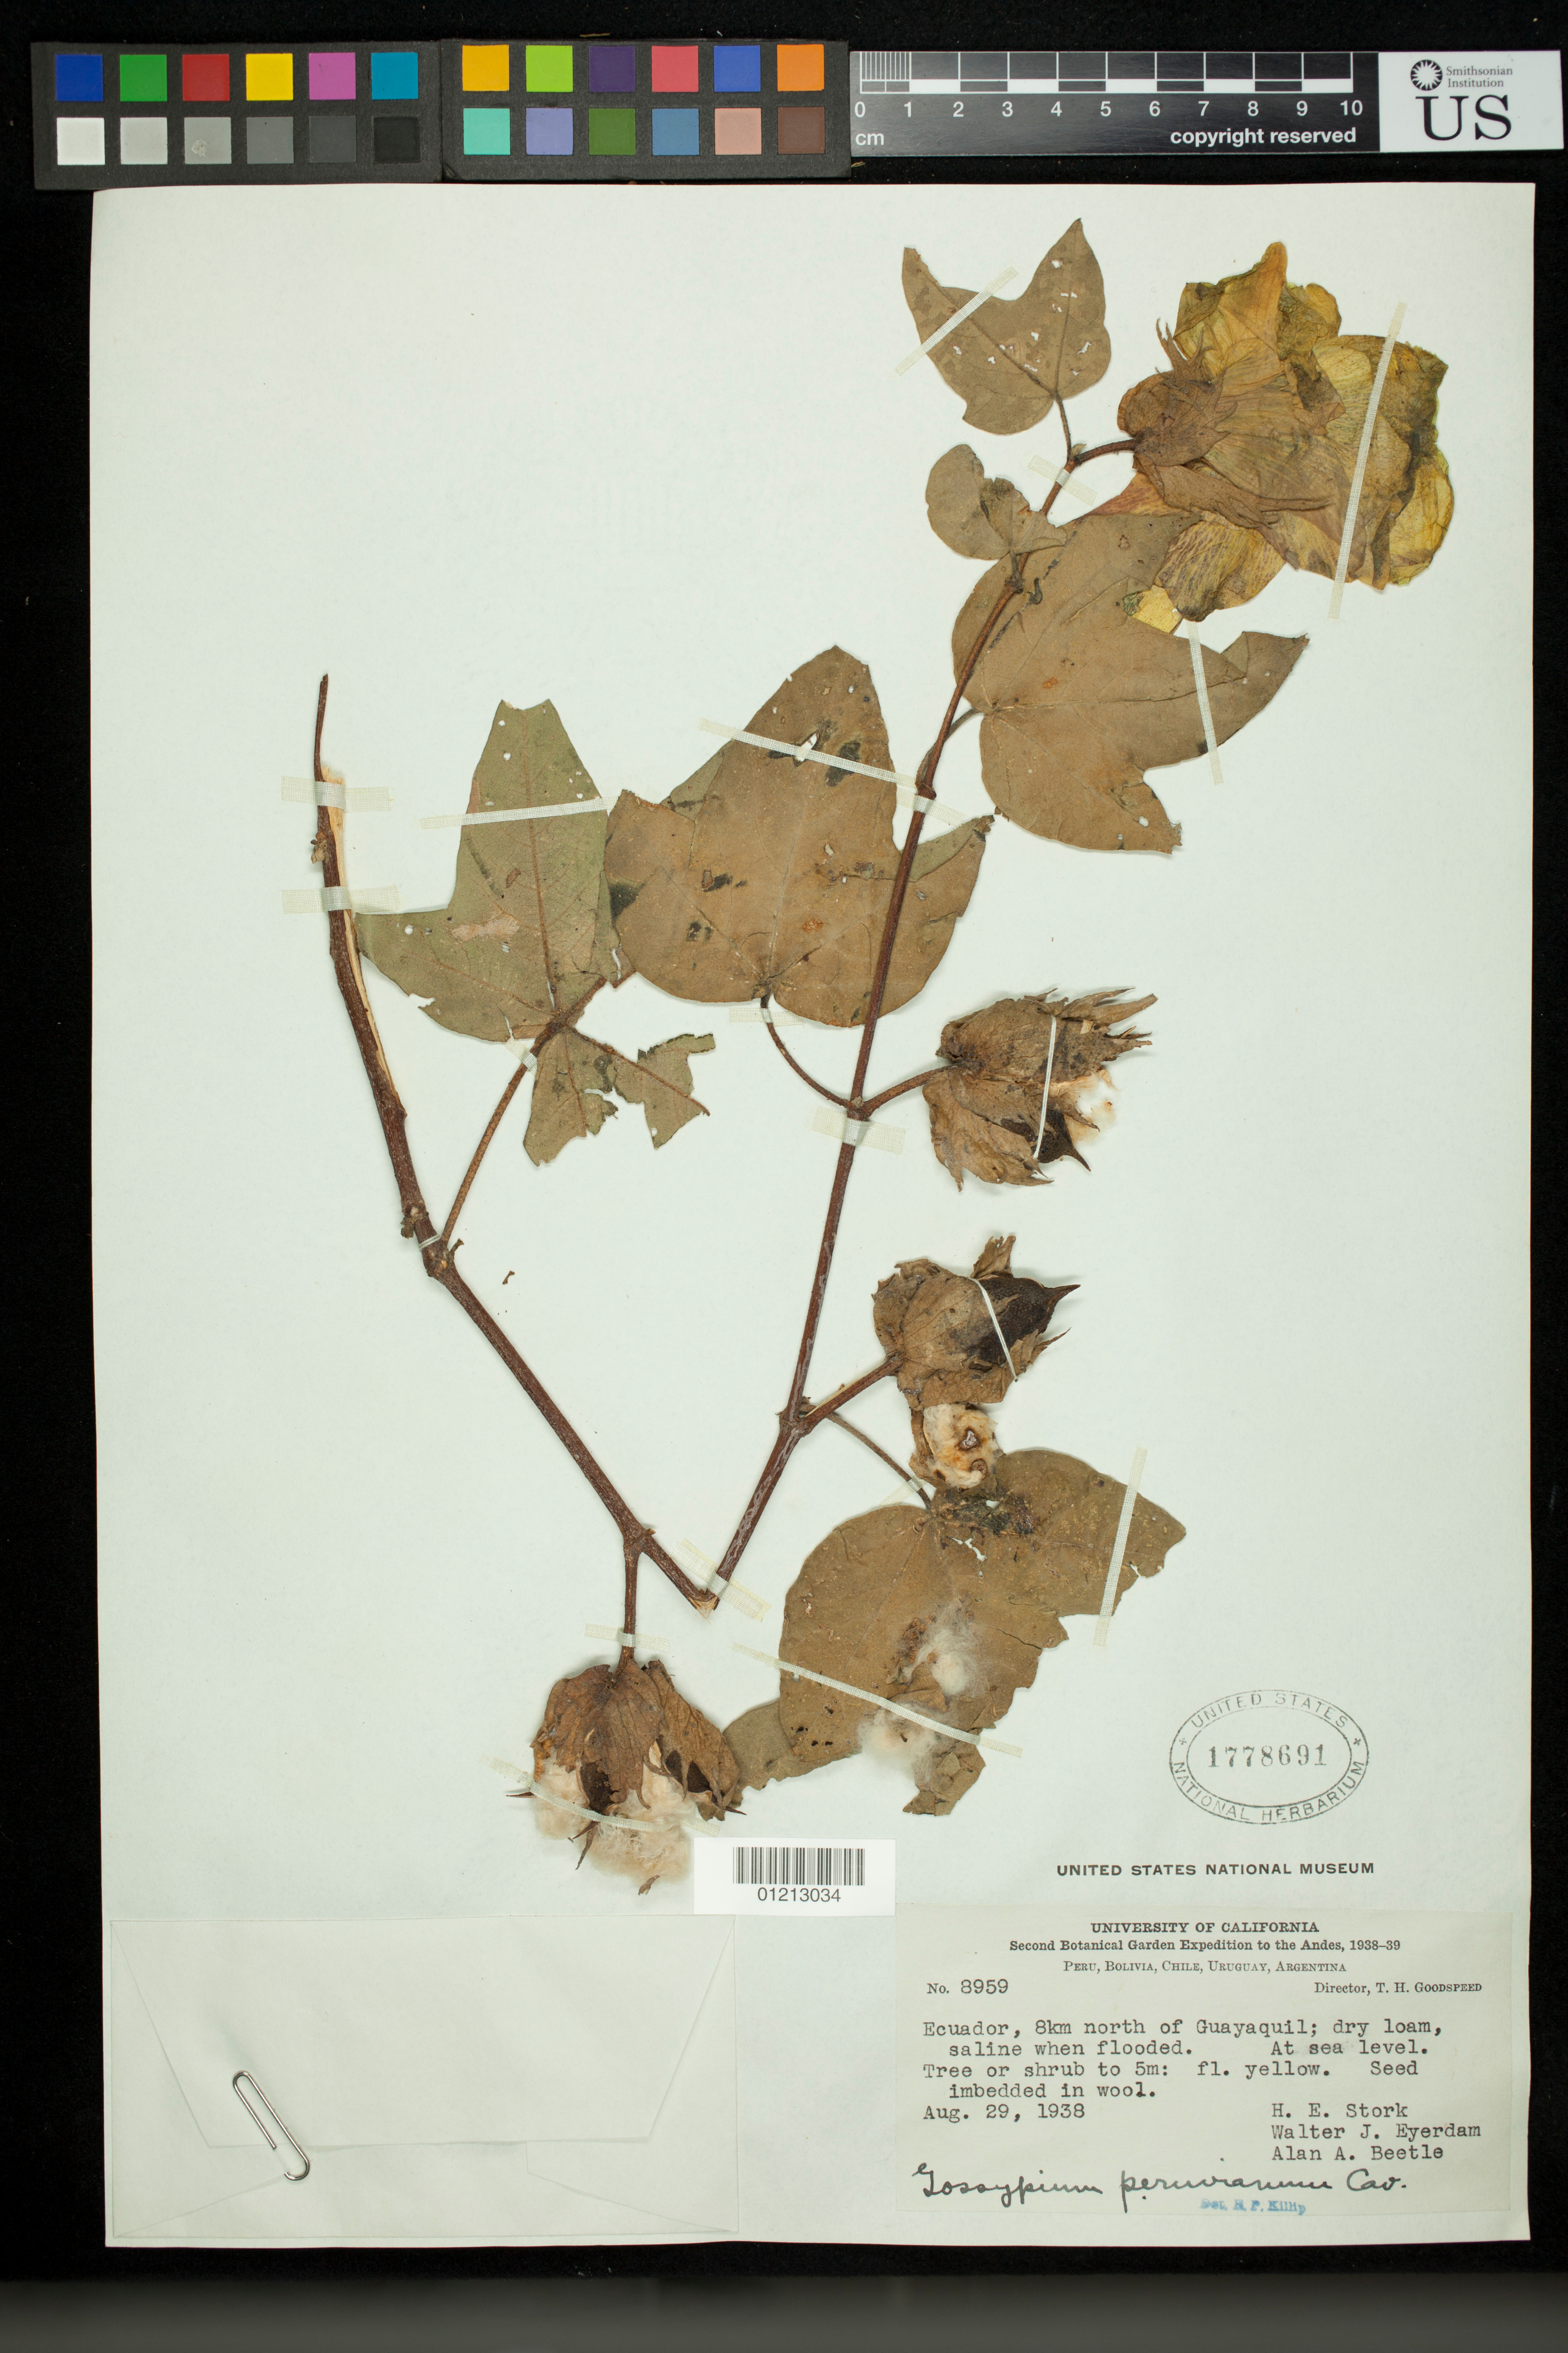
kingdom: Plantae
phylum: Tracheophyta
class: Magnoliopsida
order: Malvales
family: Malvaceae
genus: Gossypium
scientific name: Gossypium peruvianum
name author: Cav.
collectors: H. E. Stork, W. J. Eyerdam & A. A. Beetle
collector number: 8959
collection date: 1938-08-29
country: Ecuador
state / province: Guayas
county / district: Guayaquil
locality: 8km north of Guayaquil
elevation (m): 0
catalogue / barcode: US 1778691